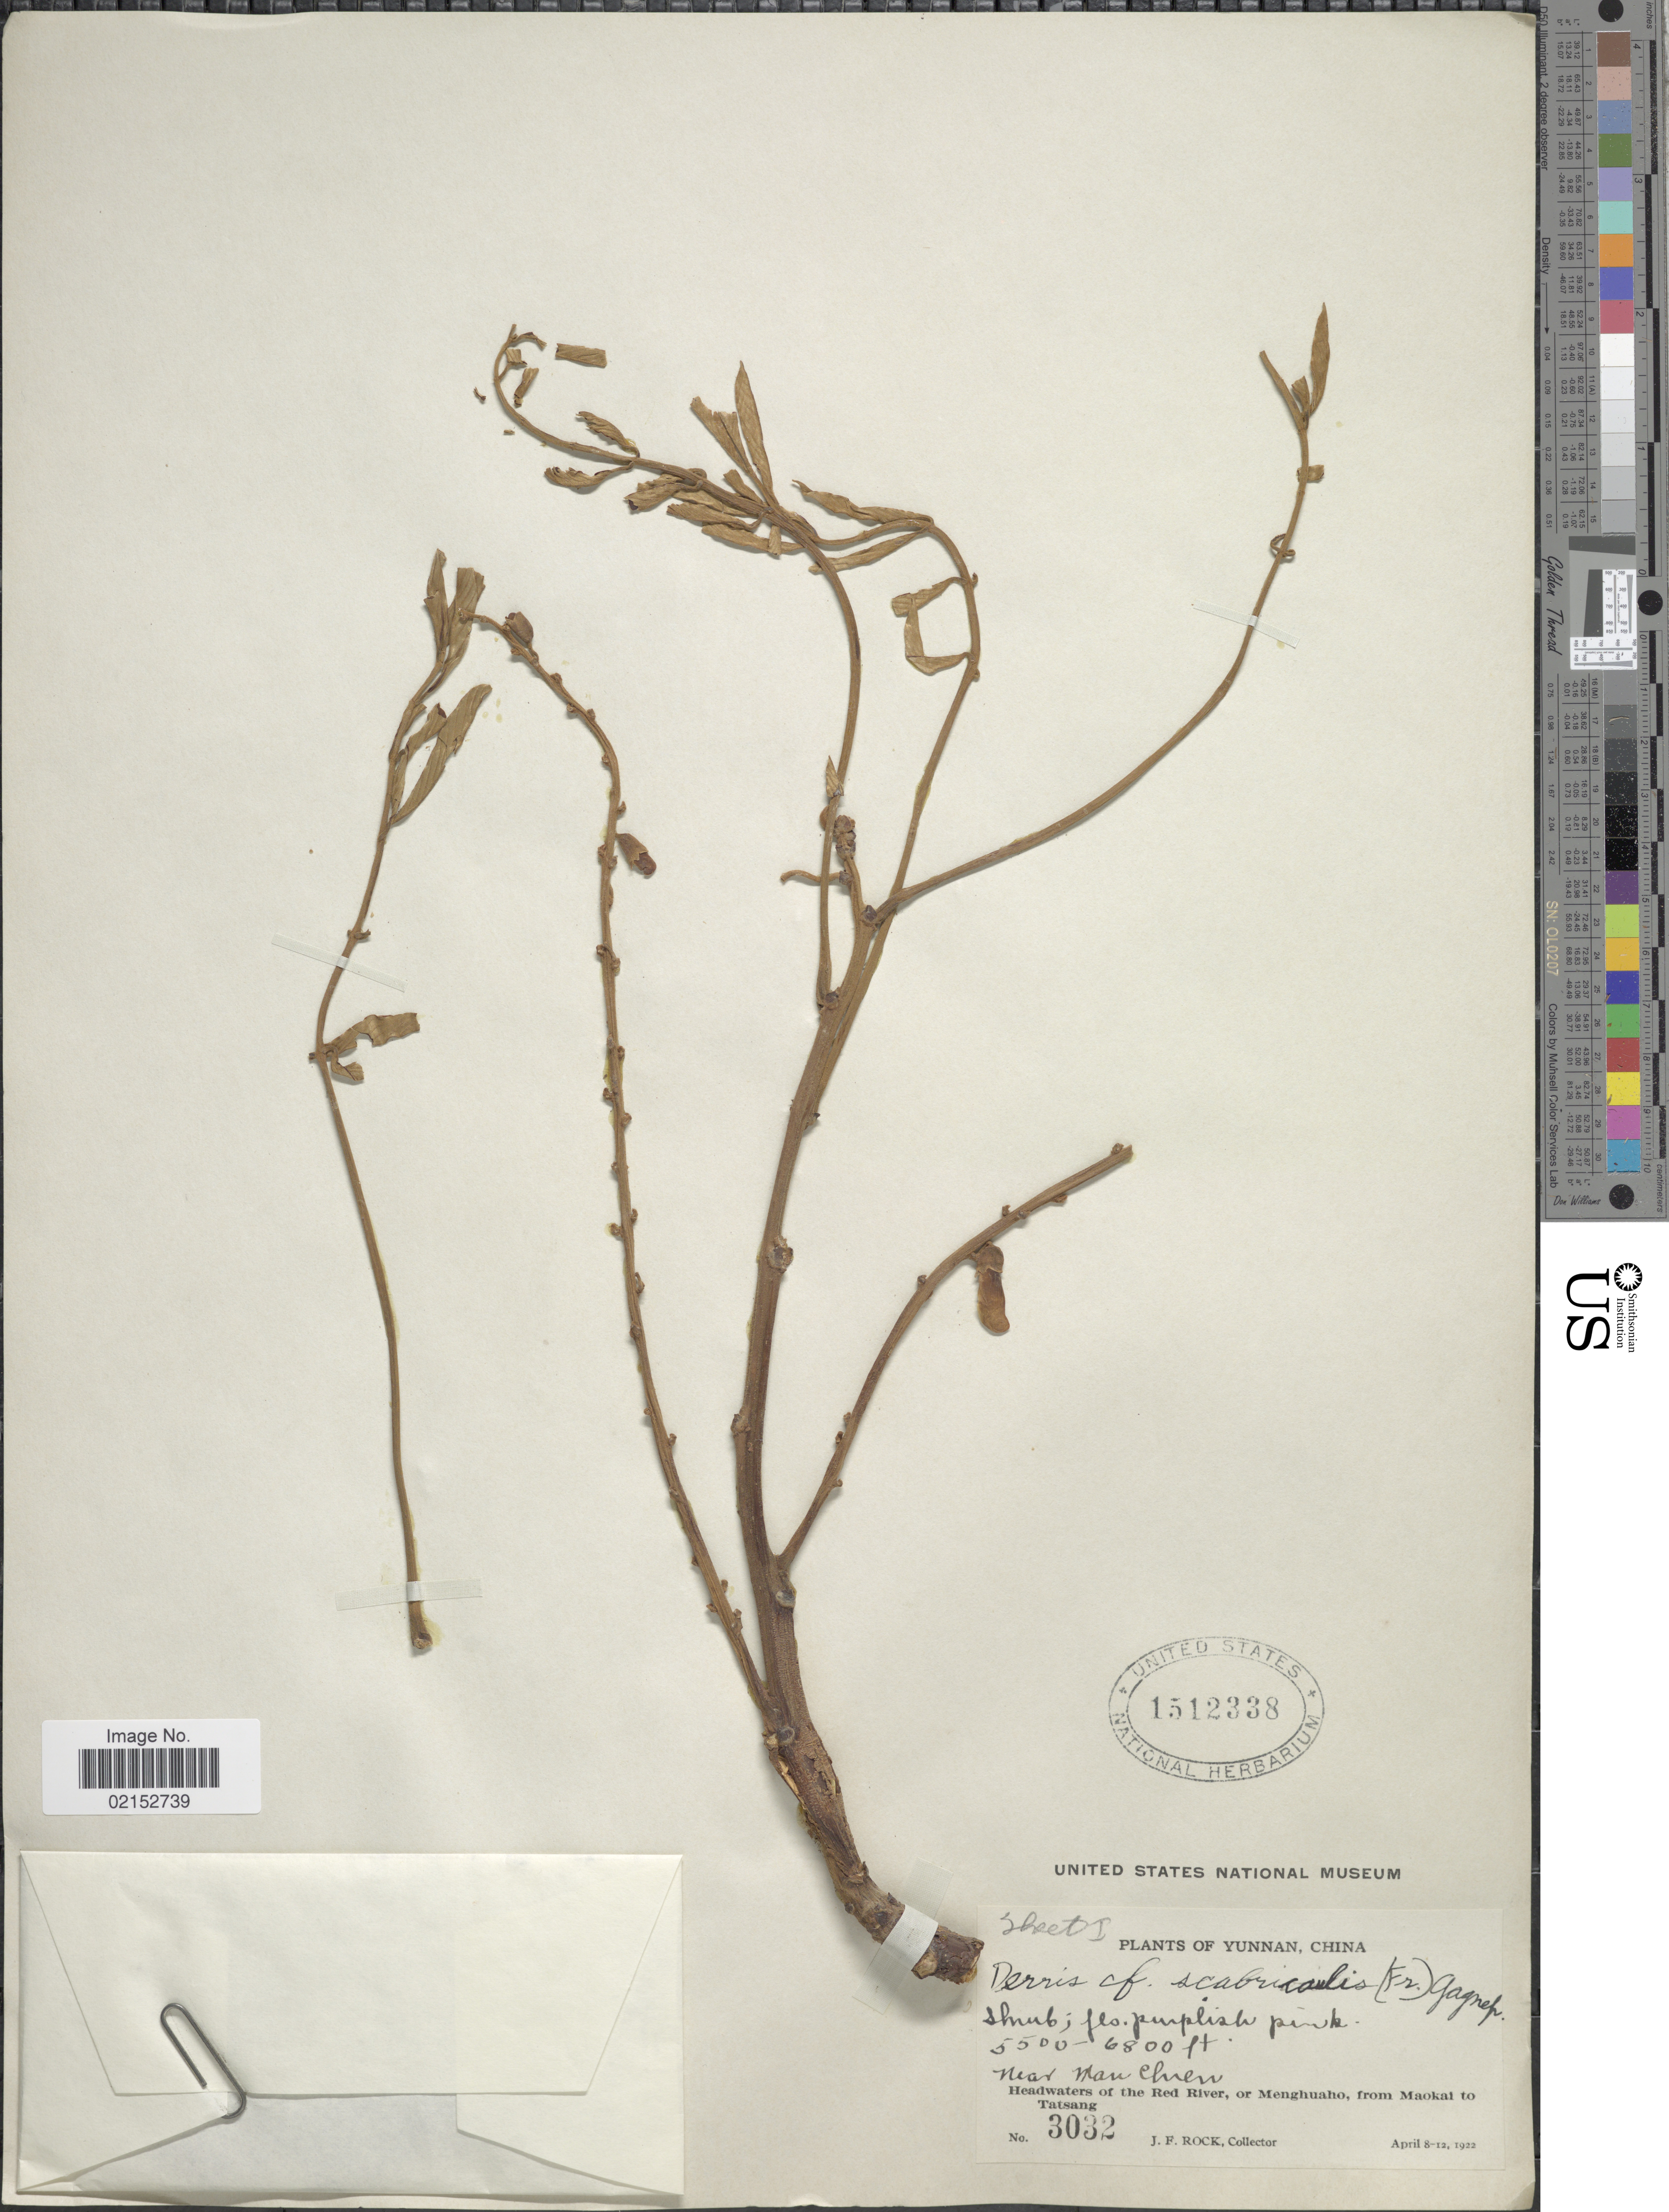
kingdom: Plantae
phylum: Tracheophyta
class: Magnoliopsida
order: Fabales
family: Fabaceae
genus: Derris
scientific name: Derris scabricaulis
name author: (Franch.) Gagnep.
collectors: J. Rock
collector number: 3032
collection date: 1922-04-08/1922-04-12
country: China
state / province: Yunnan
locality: Near Mau Chren, headwaters of the Red River, or Menghuaho, from Maokai to Tatsang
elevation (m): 1676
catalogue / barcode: US 1512338